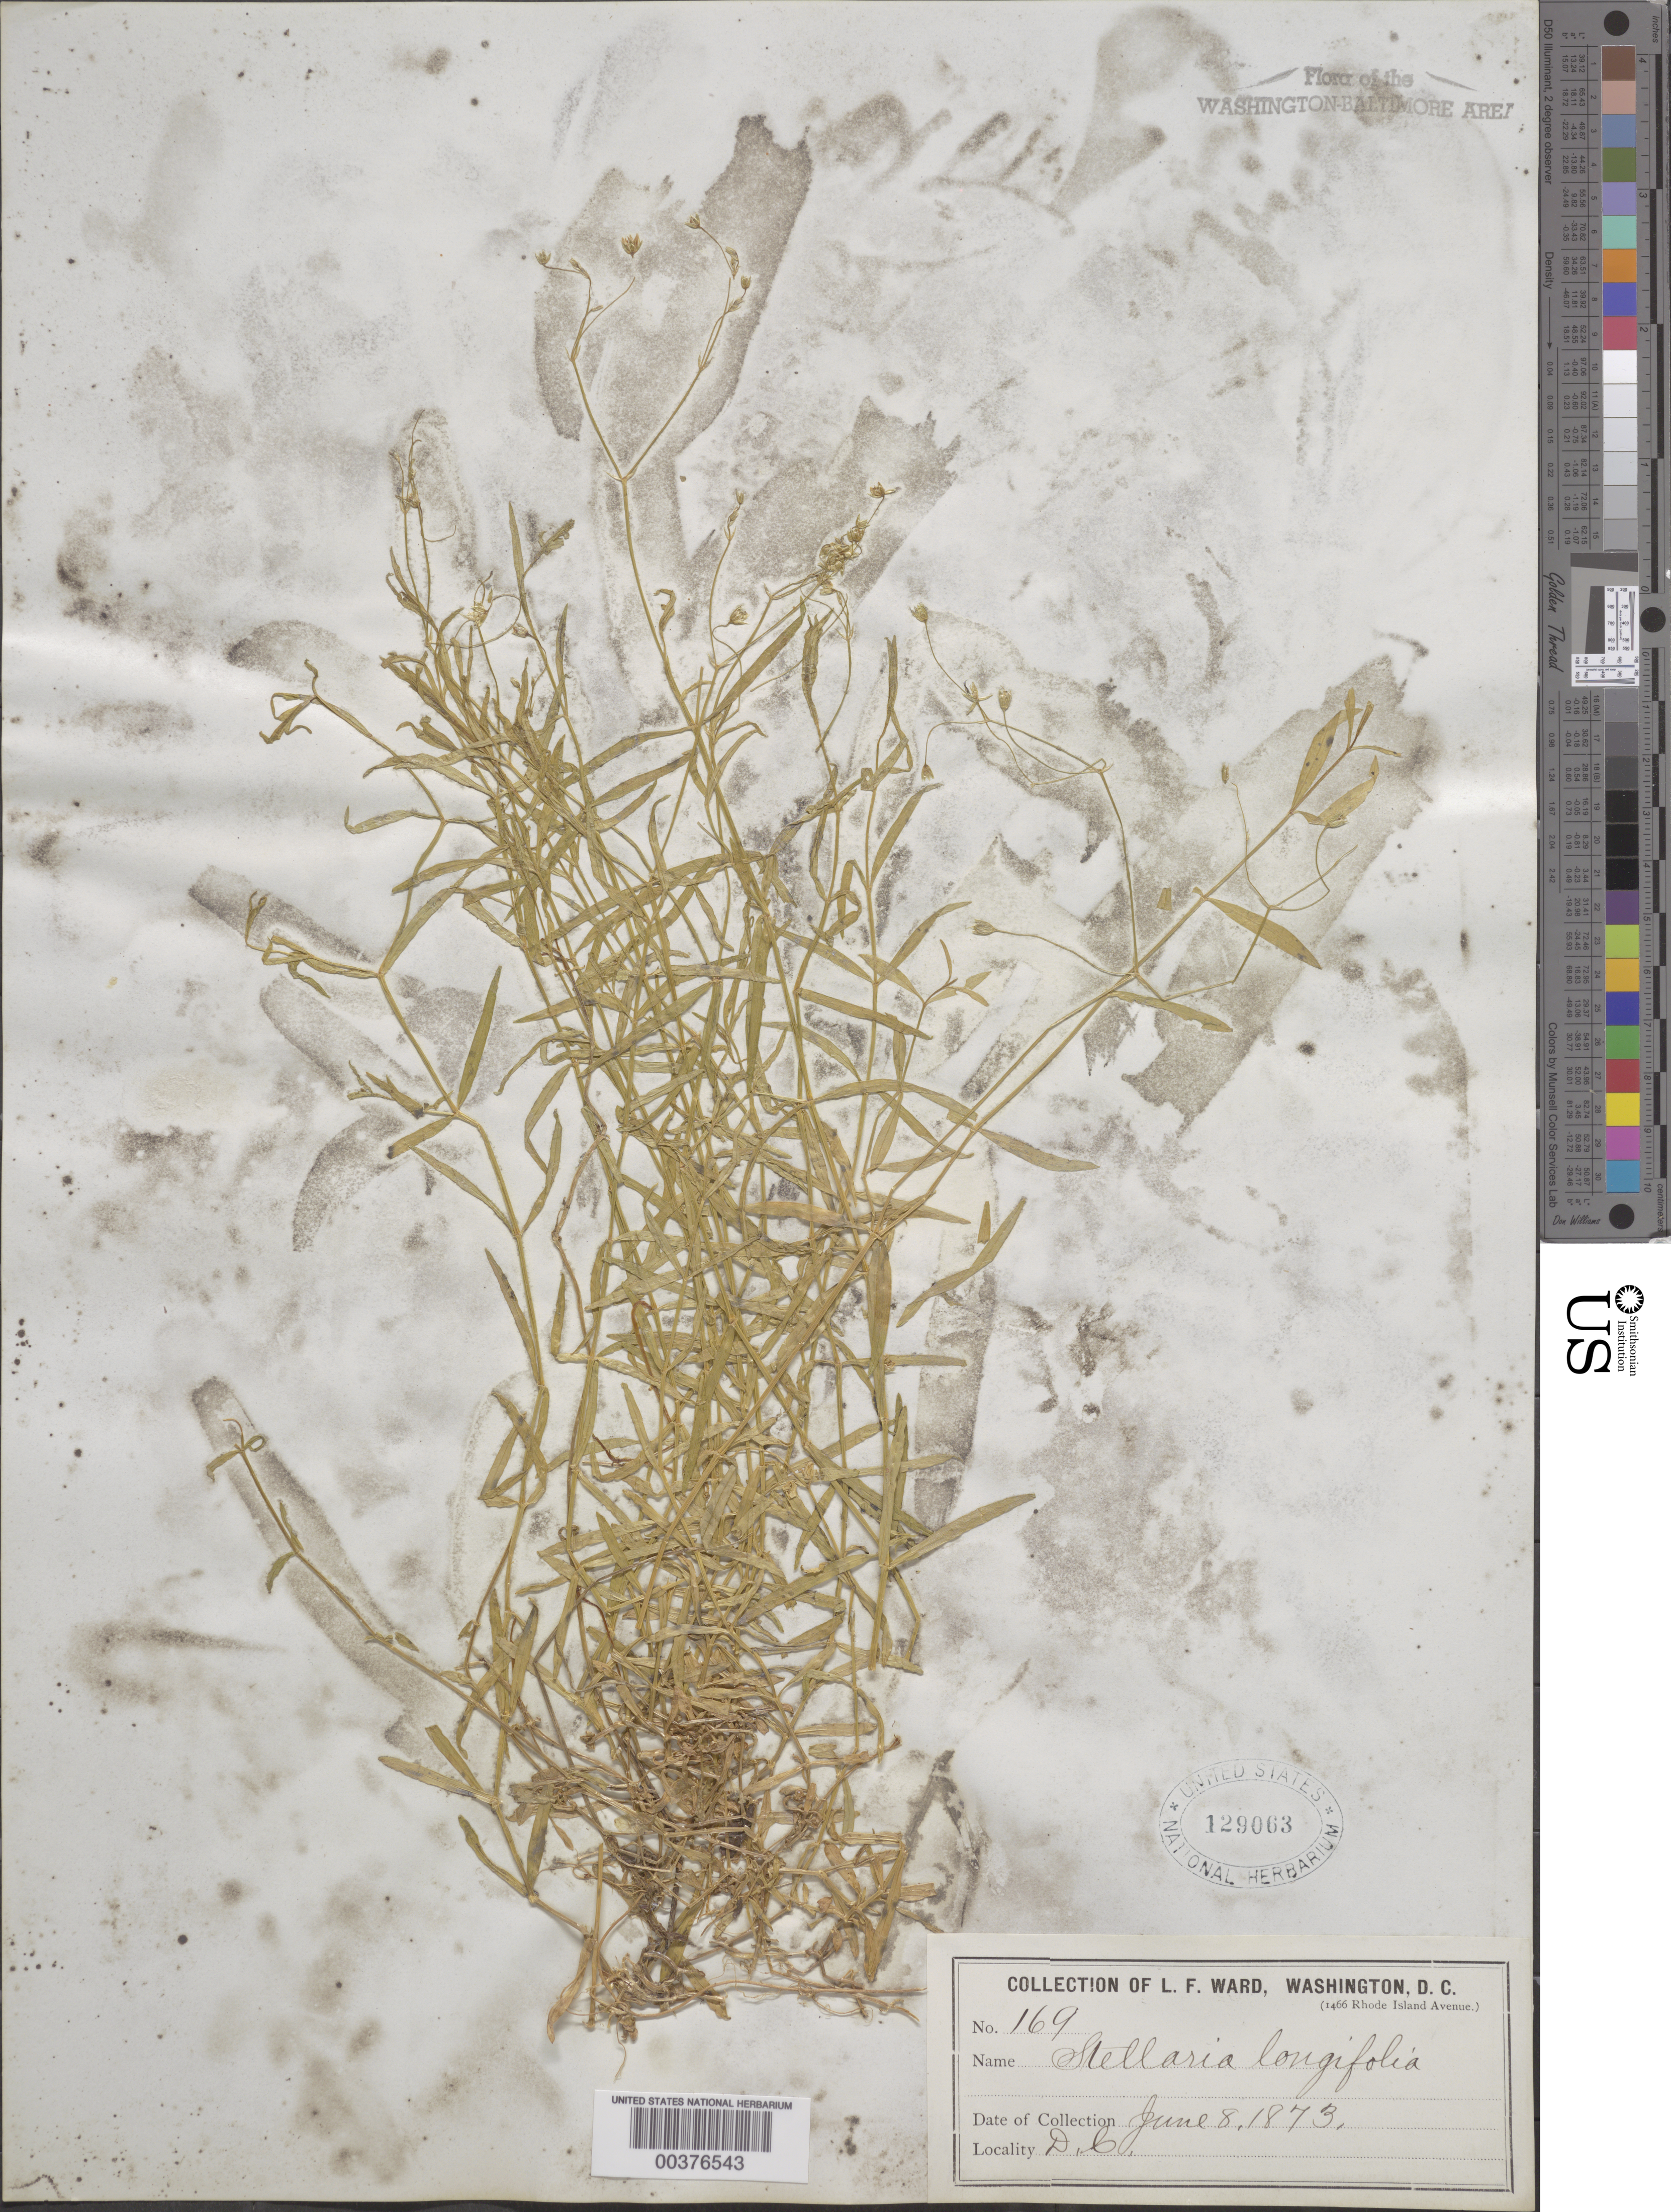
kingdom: Plantae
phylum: Tracheophyta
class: Magnoliopsida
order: Caryophyllales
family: Caryophyllaceae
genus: Stellaria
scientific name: Stellaria longifolia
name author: Muhl. ex Willd.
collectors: L. F. Ward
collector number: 169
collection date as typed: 08 Jun 1873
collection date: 1873-06-08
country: United States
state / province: District of Columbia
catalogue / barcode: US 129063